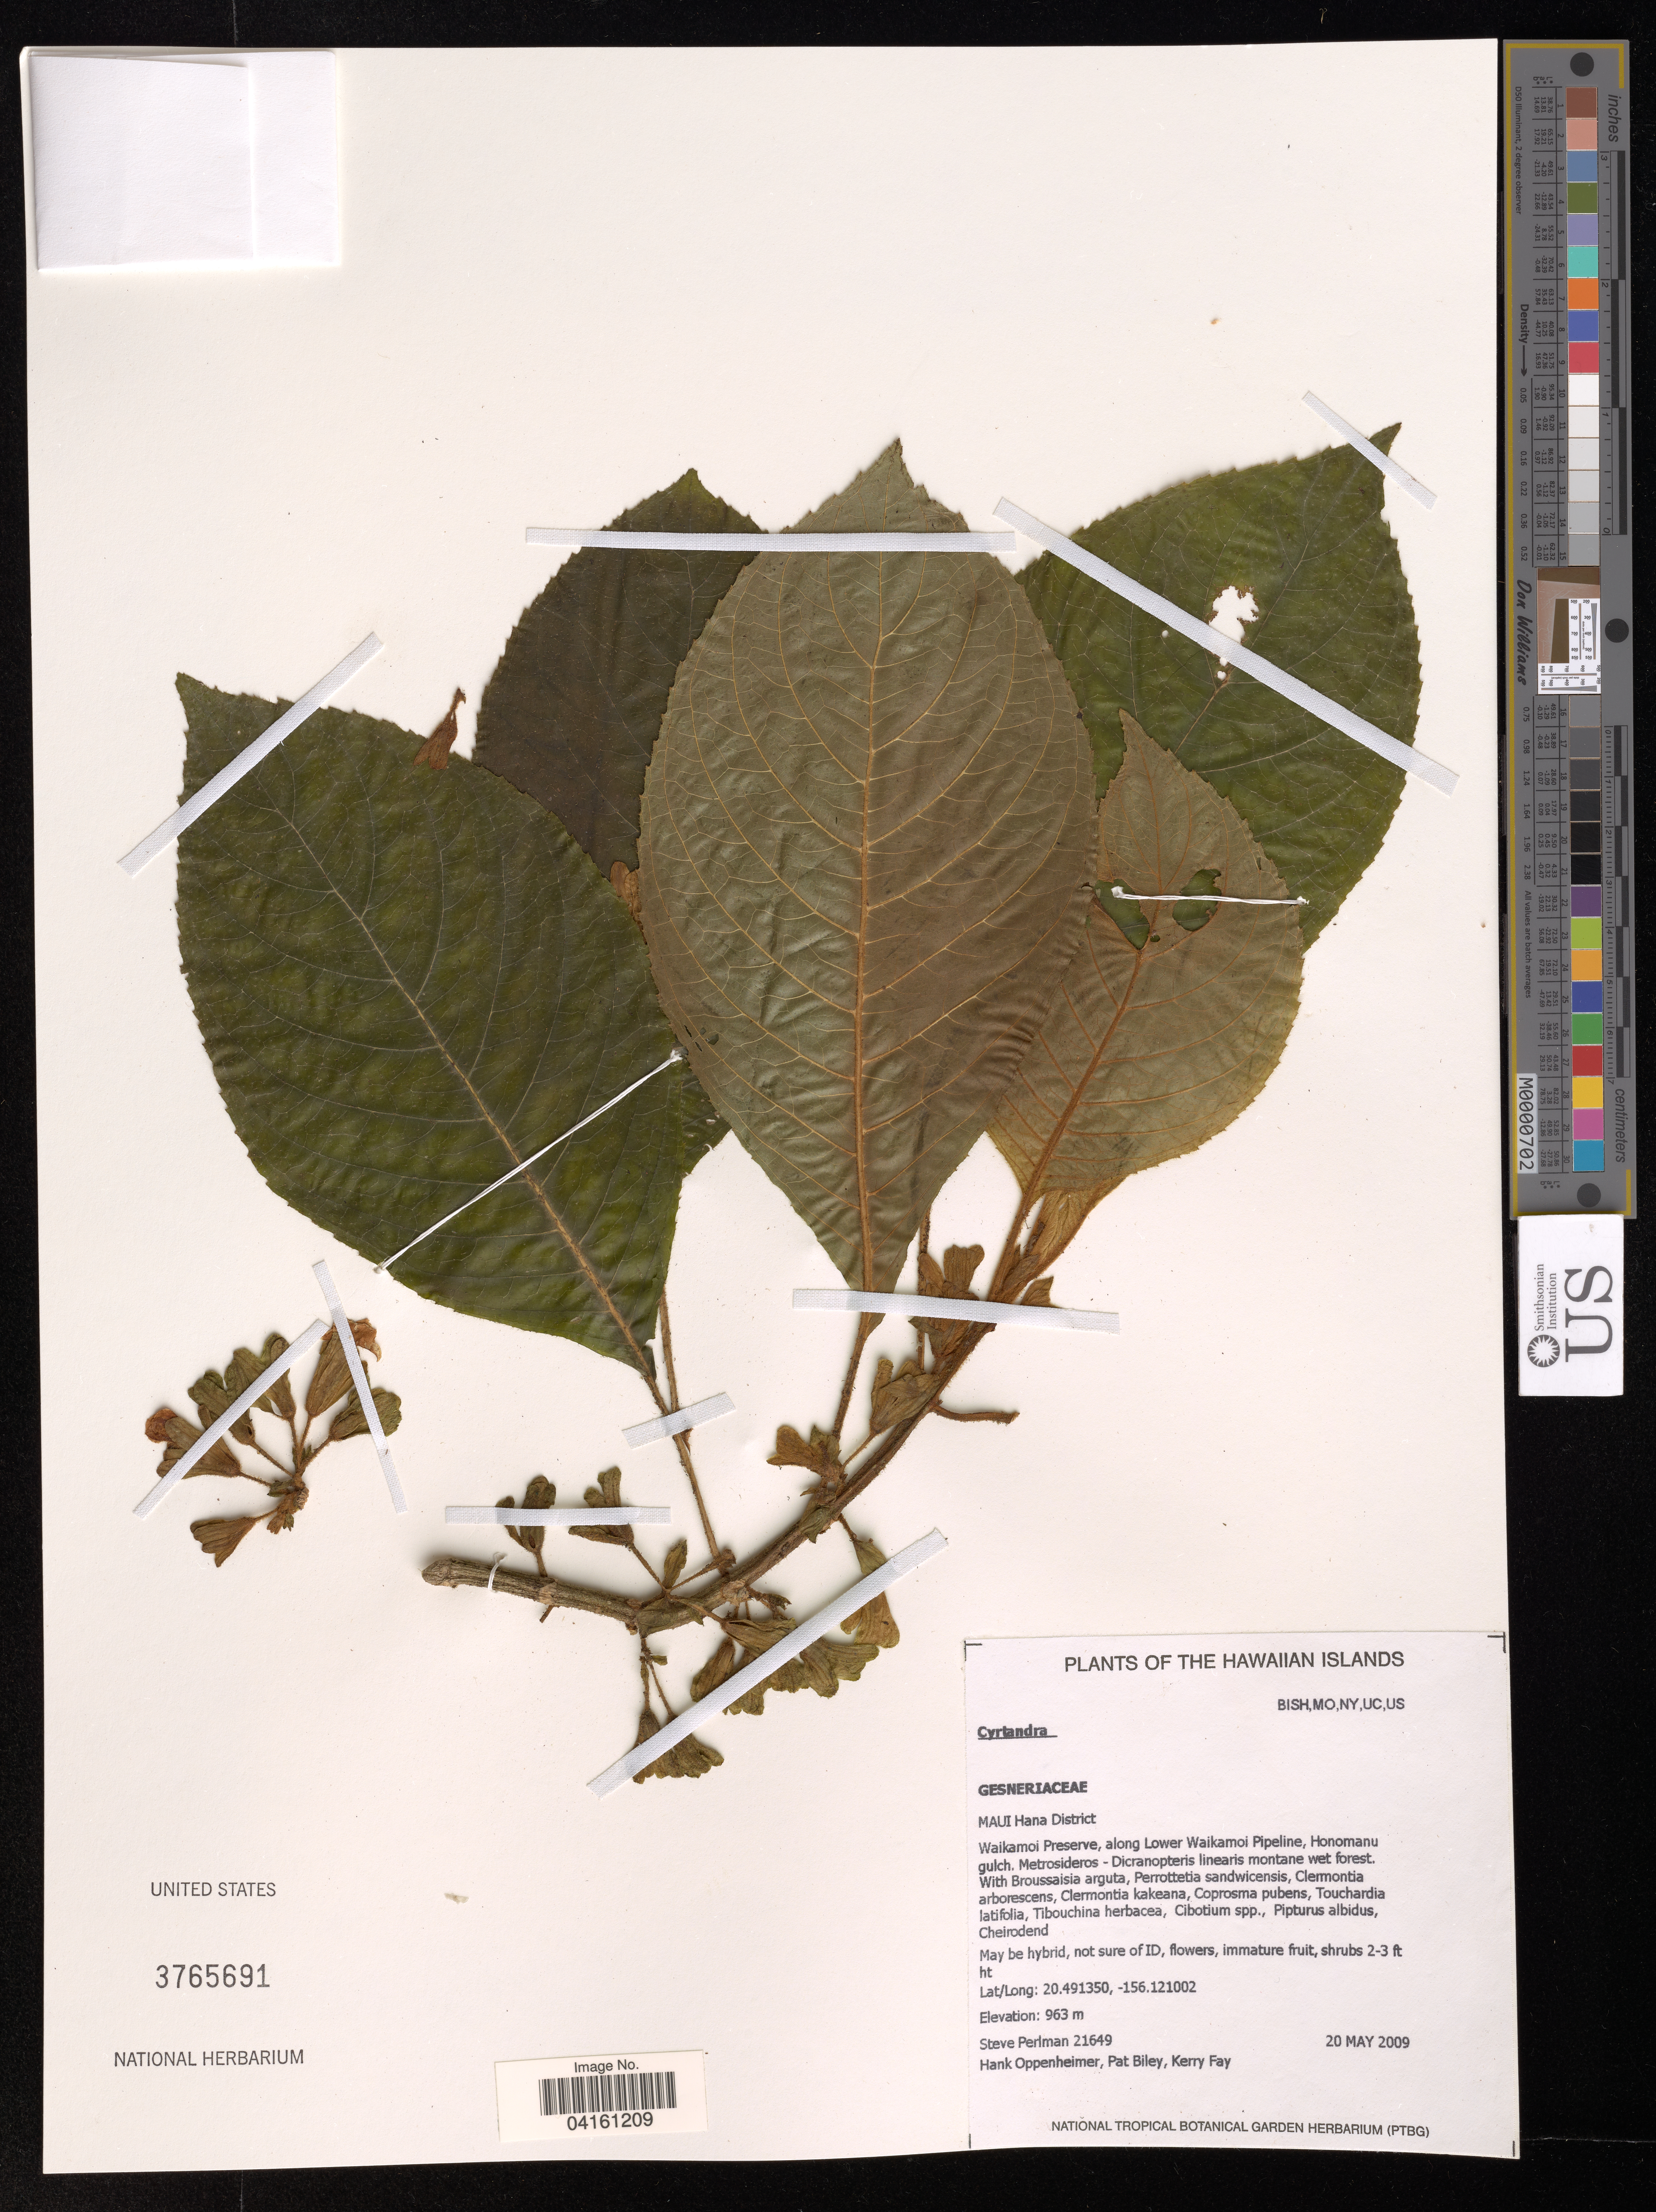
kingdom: Plantae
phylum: Tracheophyta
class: Magnoliopsida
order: Lamiales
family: Gesneriaceae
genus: Cyrtandra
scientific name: Cyrtandra sp.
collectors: S. Perlman, H. Oppenheimer & K. Fay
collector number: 21649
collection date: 2009-05-20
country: United States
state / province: Hawaii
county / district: Maui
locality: The Hawaiian Islands. Maui Hana District. Waikamoi Preserve, along Lower Waikamoi Pipeline, Honomanu gulch.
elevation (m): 963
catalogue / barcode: US 3765691